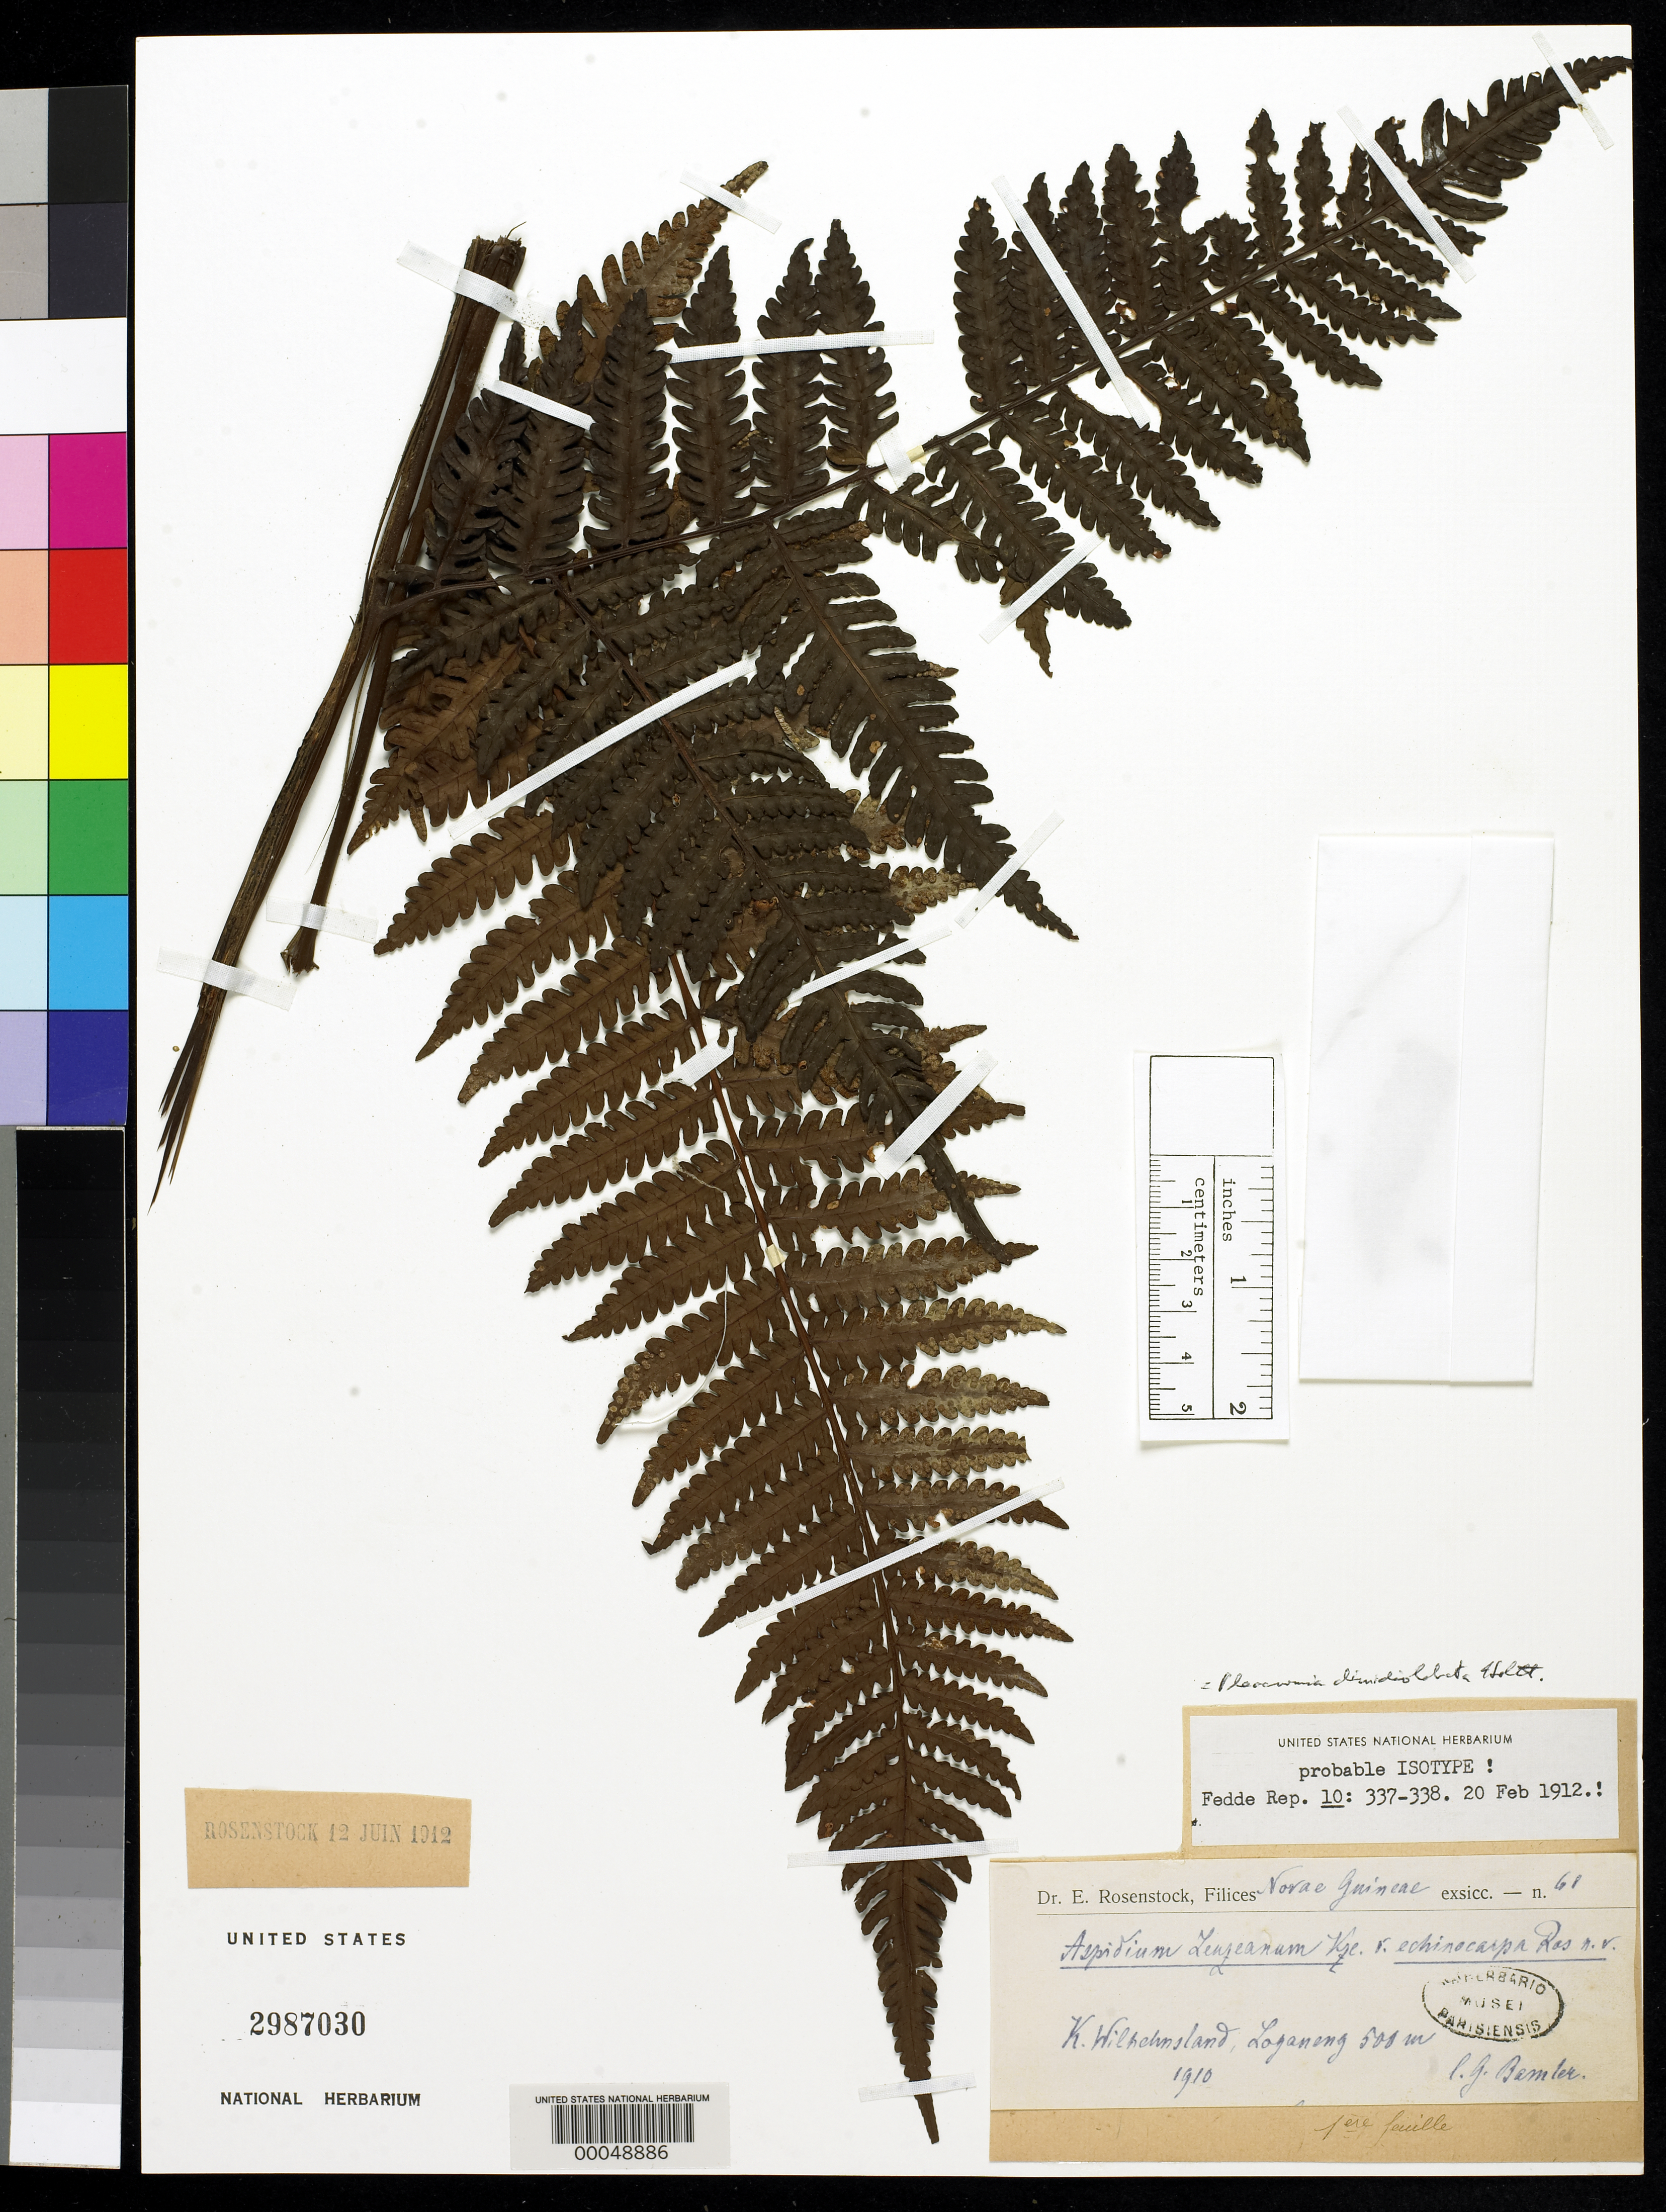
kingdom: Plantae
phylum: Tracheophyta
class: Polypodiopsida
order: Polypodiales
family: Tectariaceae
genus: Aspidium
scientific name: Aspidium leuzeanum var. echinocarpa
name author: Rosenst.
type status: Possible Type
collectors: G. Bamler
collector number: Ros. Fil. Nov. Guin. Exs. 61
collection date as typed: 1912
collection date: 1912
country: Papua New Guinea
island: New Guinea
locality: Kaiser-Wilhelmsland, Loganeng.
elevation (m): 500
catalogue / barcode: US 2987030